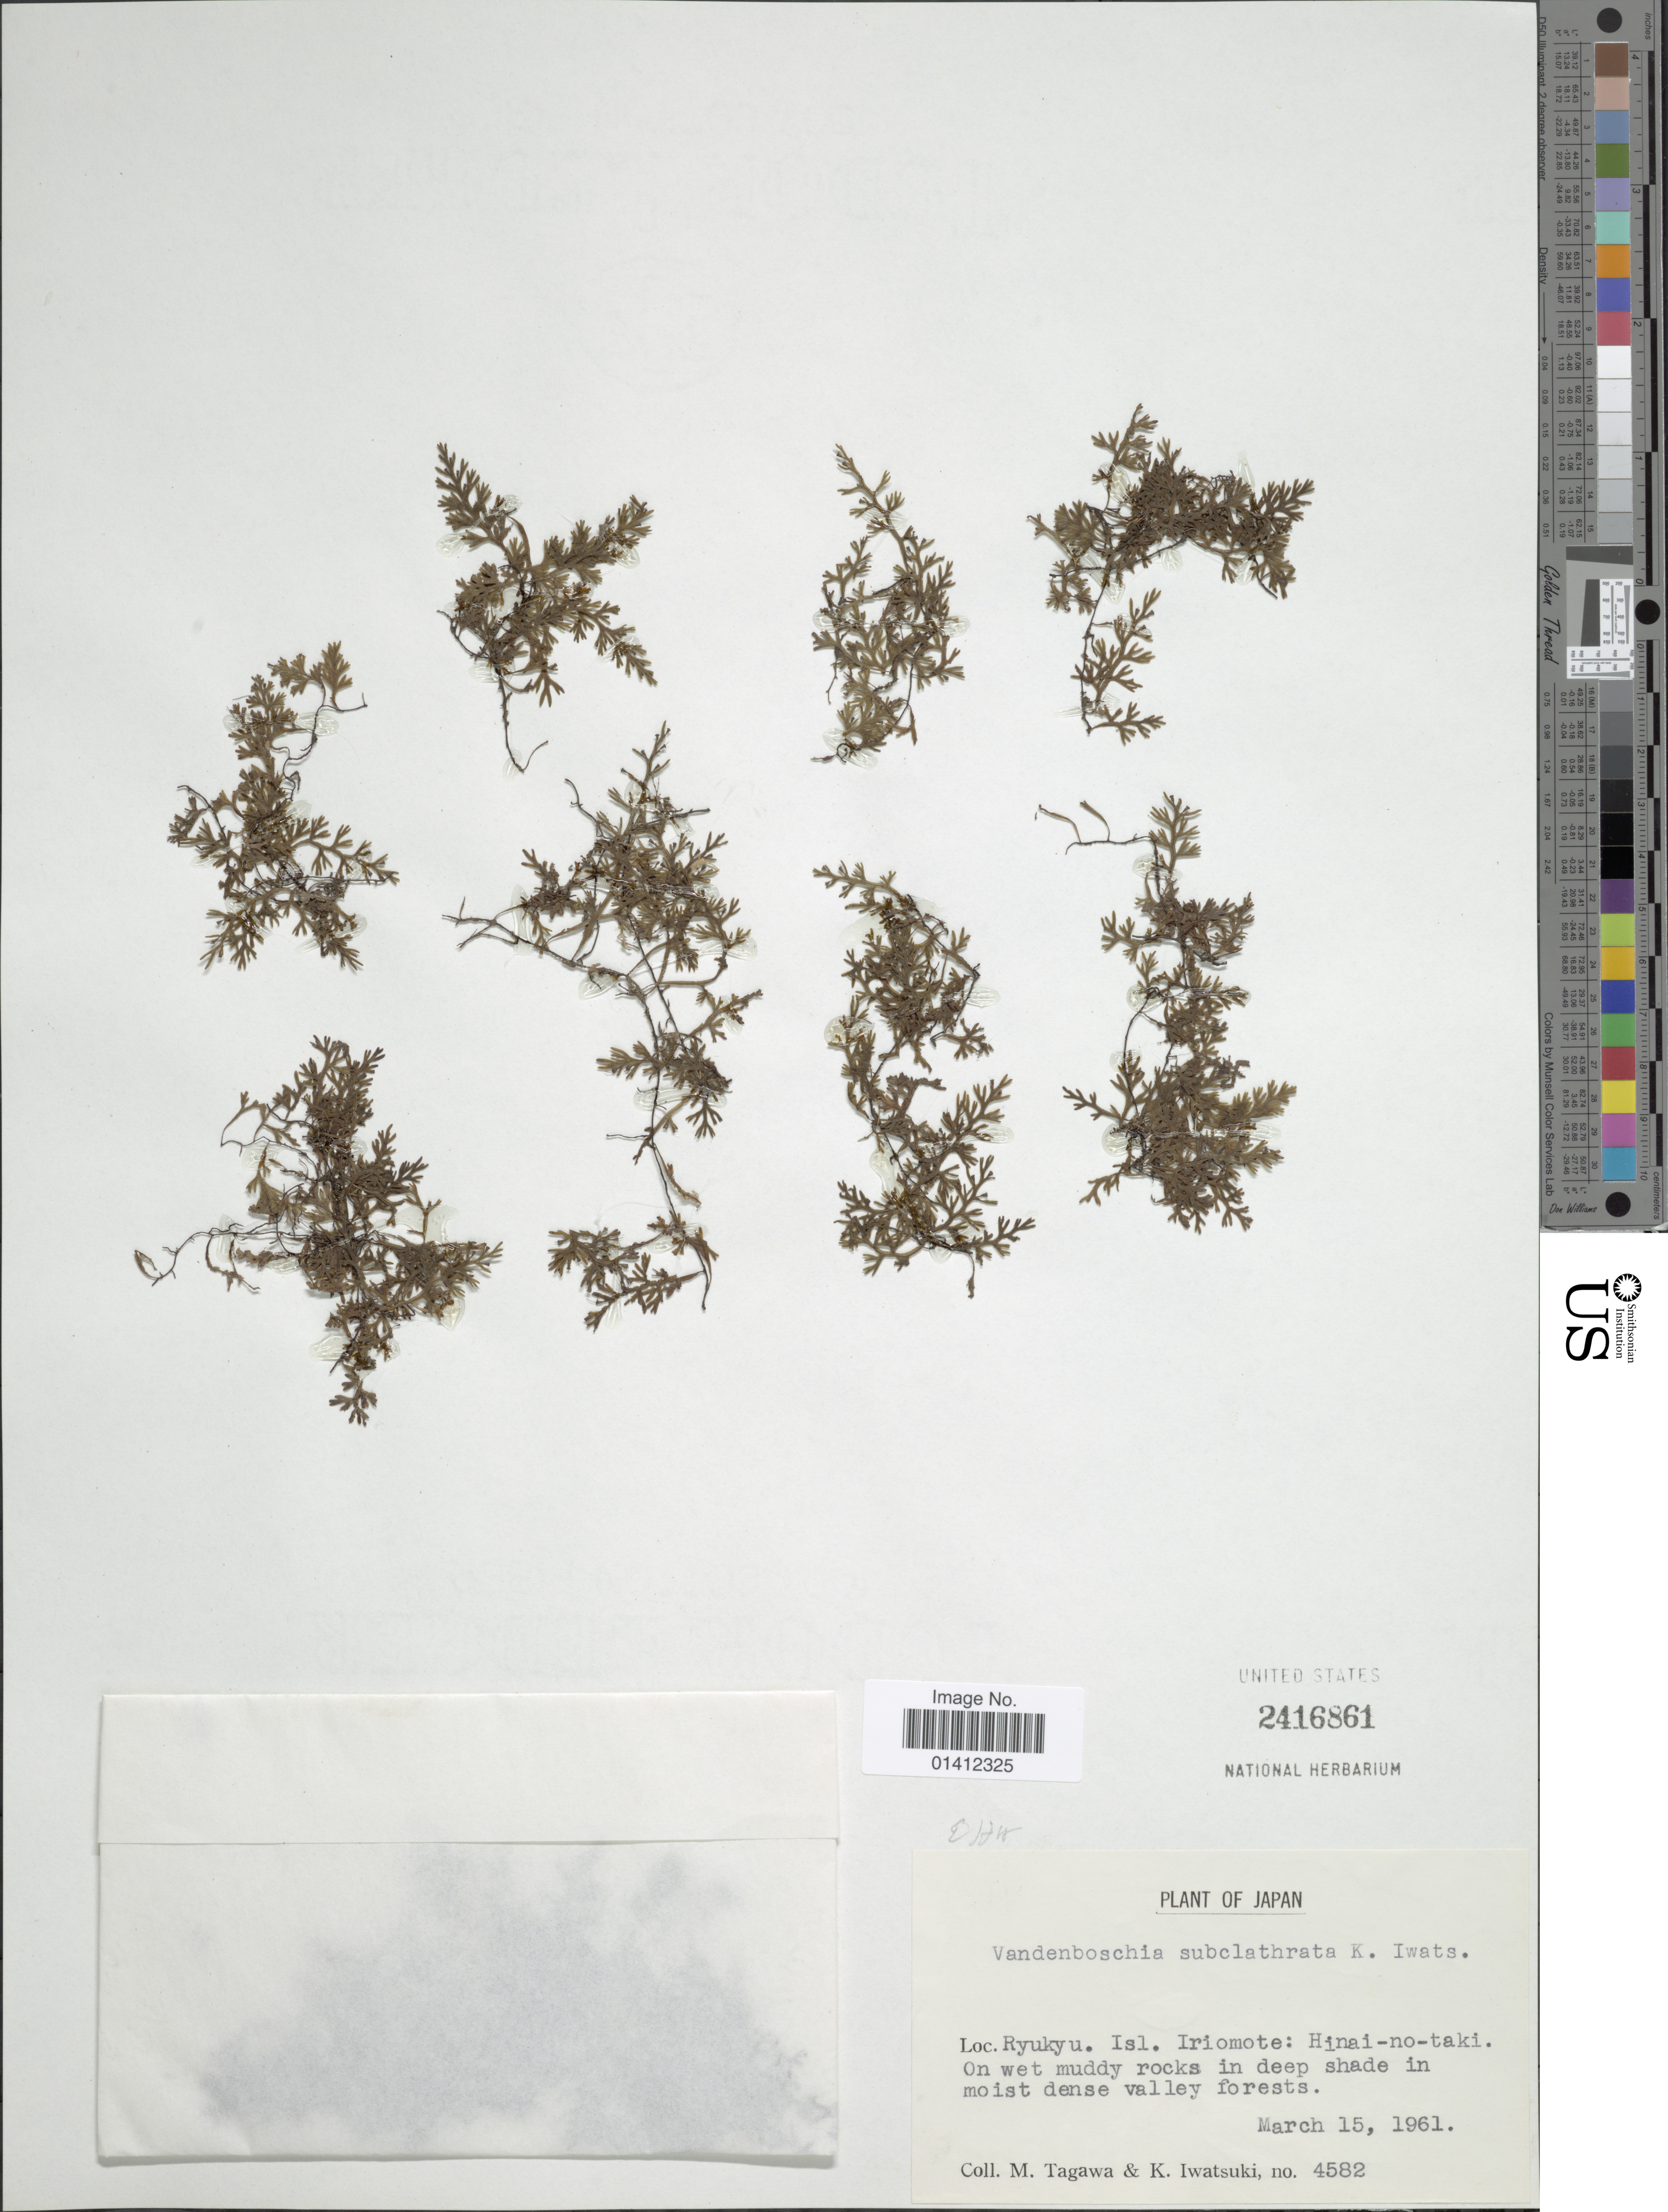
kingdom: Plantae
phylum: Tracheophyta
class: Polypodiopsida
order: Hymenophyllales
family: Hymenophyllaceae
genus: Vandenboschia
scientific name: Vandenboschia subclathrata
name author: K. Iwats.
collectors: M. Tagawa & K. Iwatsuki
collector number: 4582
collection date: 1961-03-15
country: Japan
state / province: Okinawa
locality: Ryukyu Isl. Iriomote: hinai-no-taki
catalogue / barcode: US 2416861